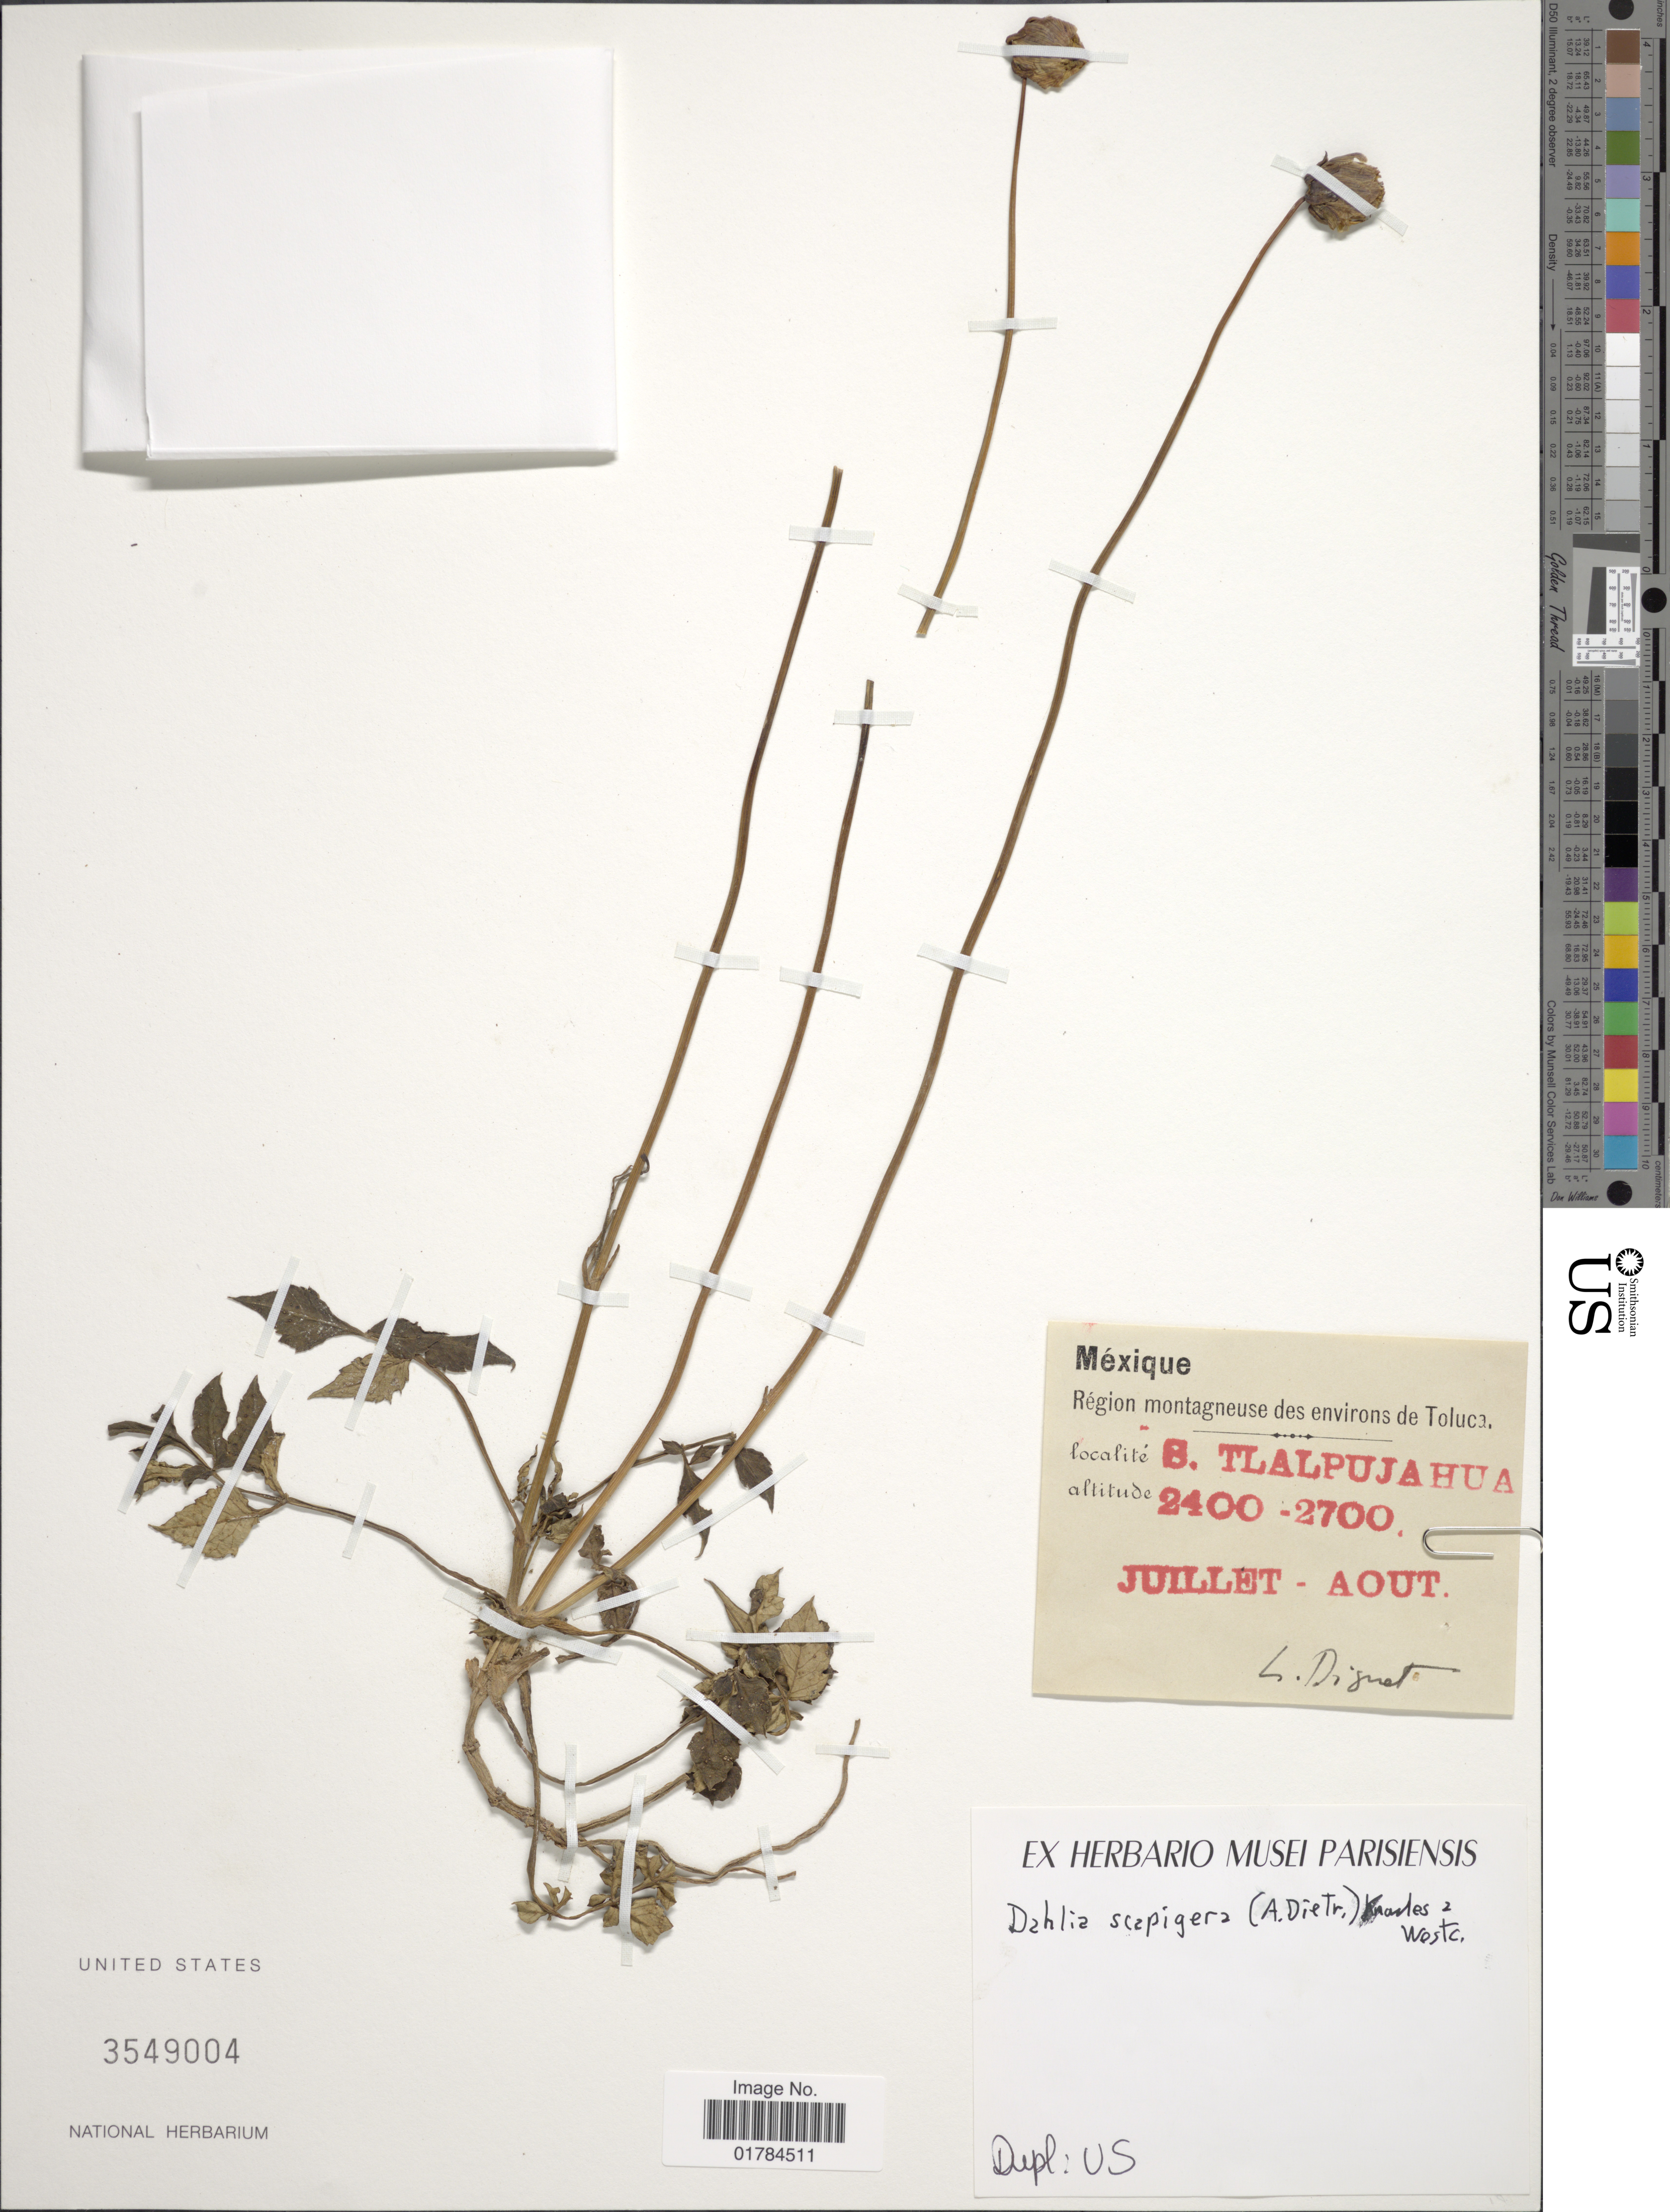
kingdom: Plantae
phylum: Tracheophyta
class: Magnoliopsida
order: Asterales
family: Asteraceae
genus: Dahlia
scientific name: Dahlia scapigera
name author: Knowles & Westc.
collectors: L. Diguet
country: Mexico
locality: Region montagneuse des environs de Toluca, S. Tlalpujahua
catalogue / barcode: US 3549004